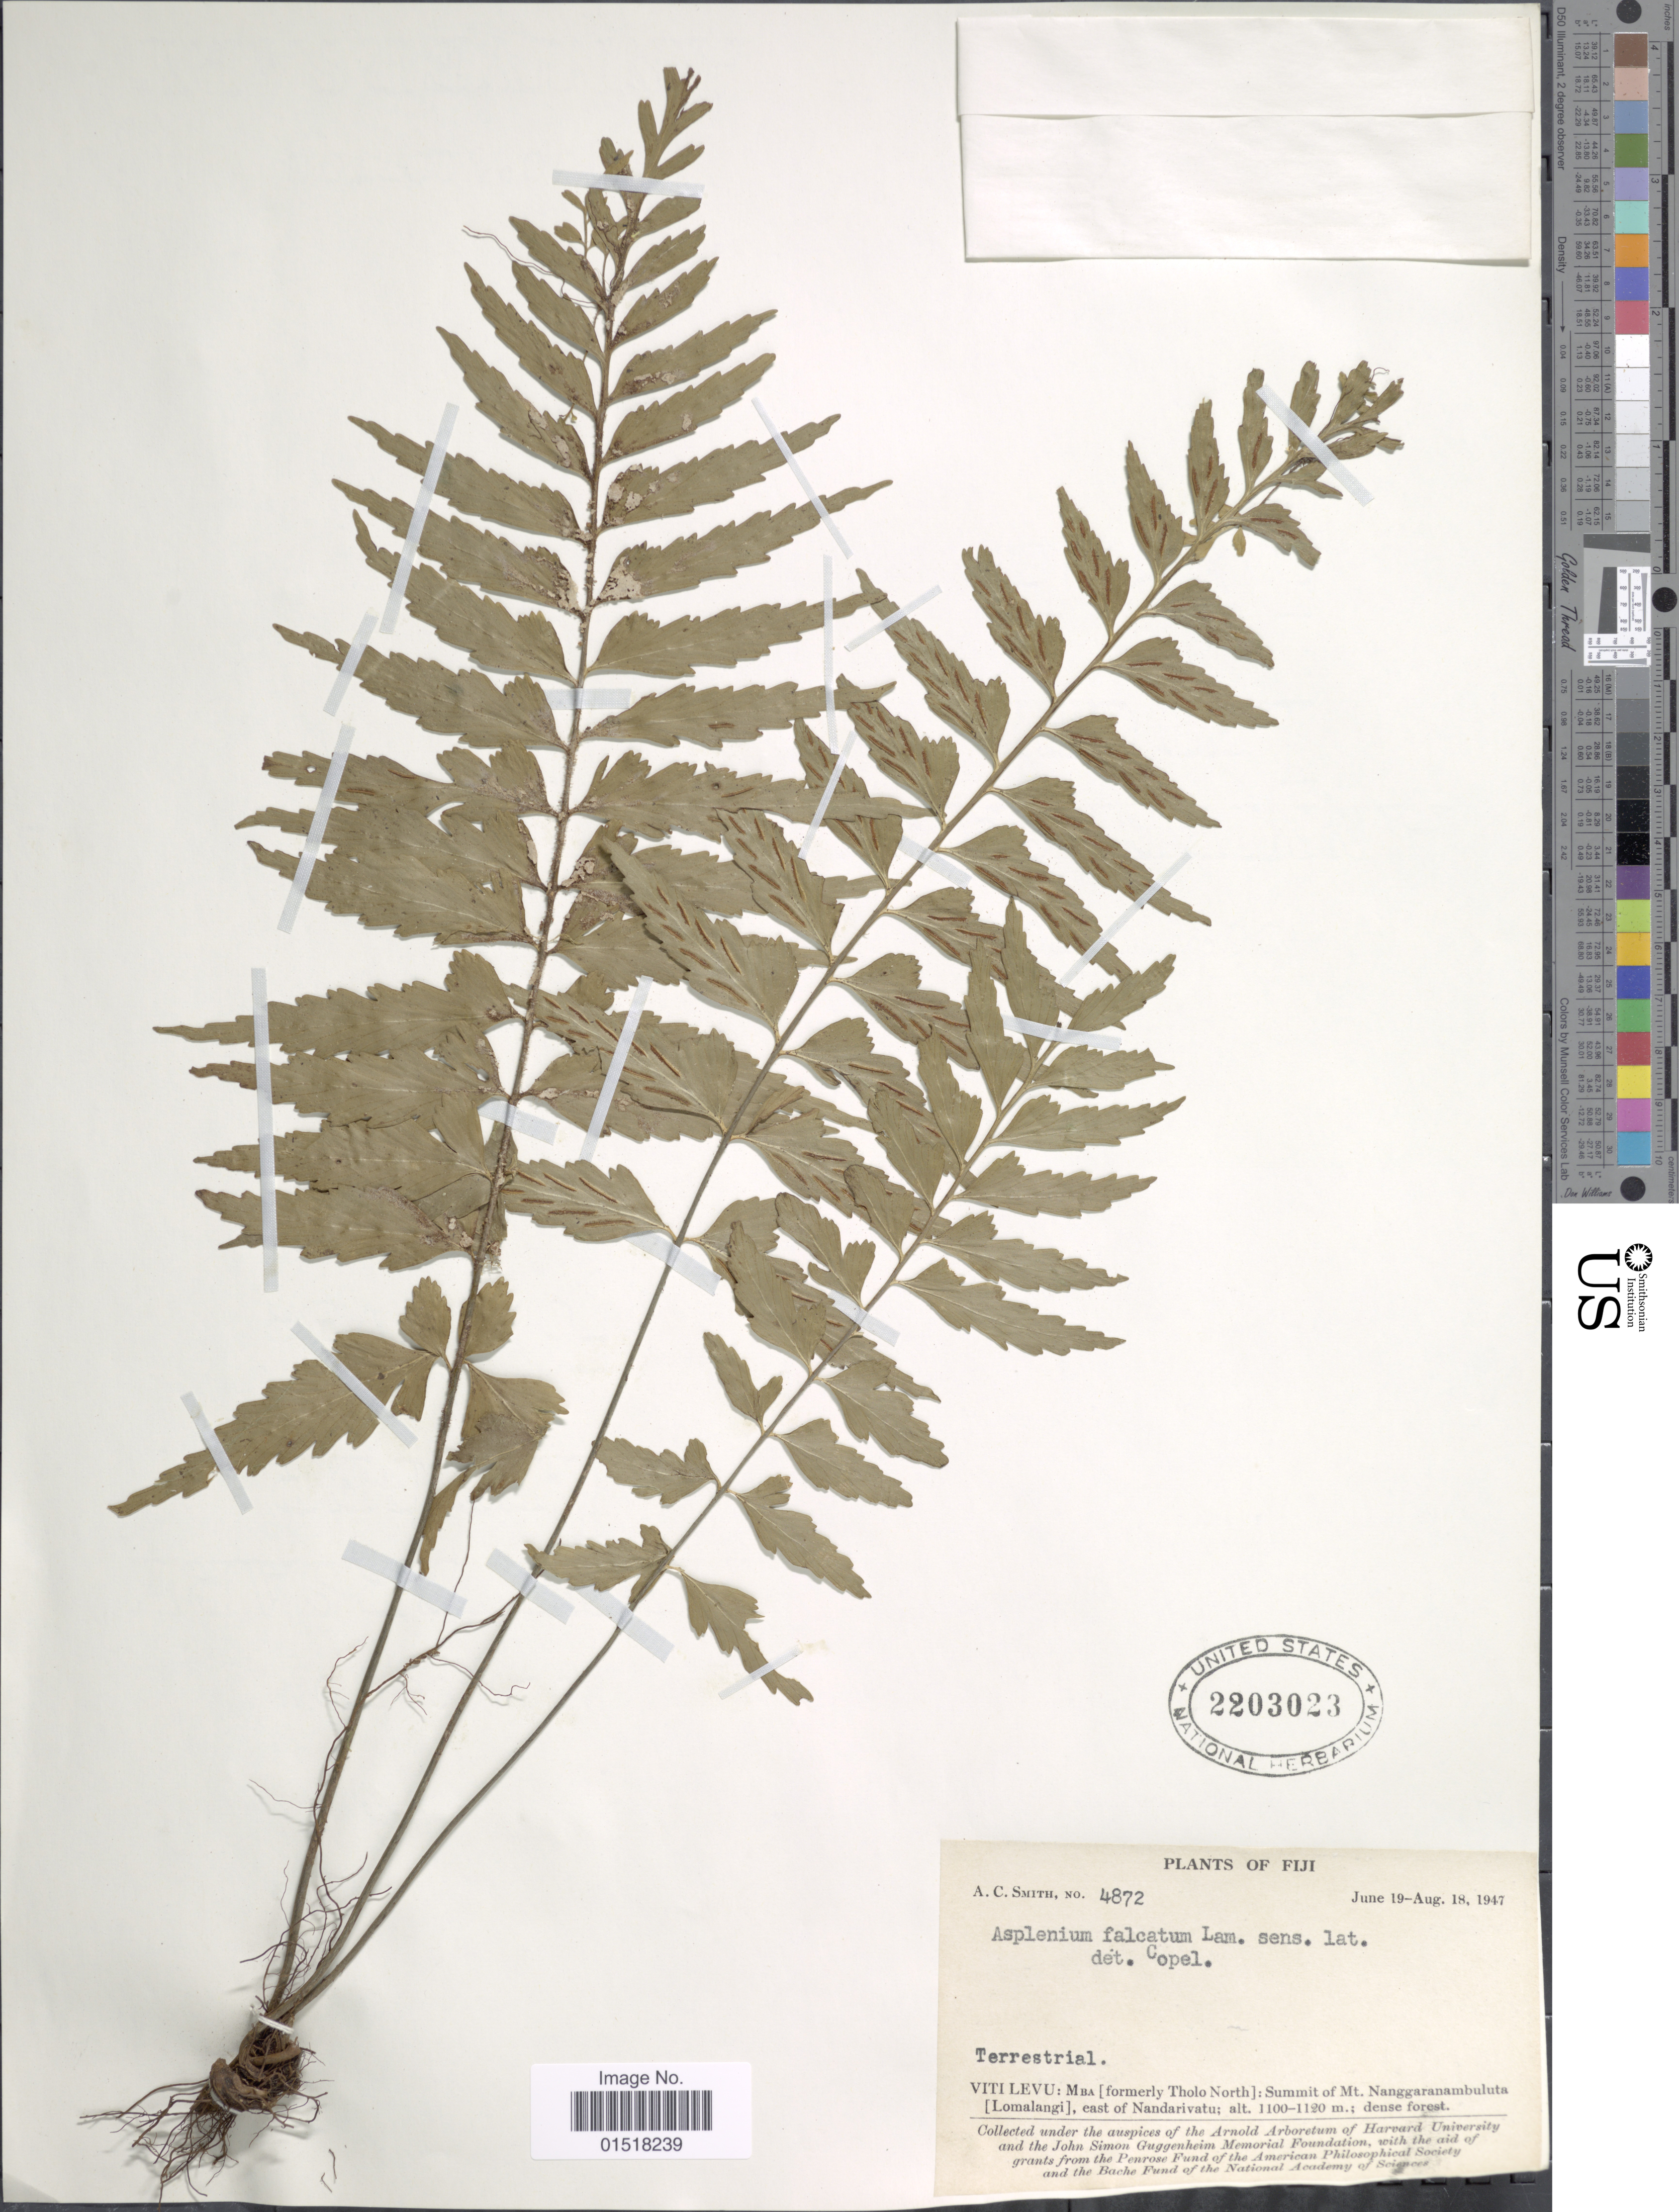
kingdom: Plantae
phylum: Tracheophyta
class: Polypodiopsida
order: Polypodiales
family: Aspleniaceae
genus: Asplenium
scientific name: Asplenium polyodon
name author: G. Forst.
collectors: A. C. Smith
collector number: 4872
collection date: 1947-06-19/1947-08-18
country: Fiji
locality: Viti Levu: Mba [formerly Tholo North]: Summit of Mt. Nanggaranambuluta [Lomalangi], east of Nandarivatu.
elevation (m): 1100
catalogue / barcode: US 2203023